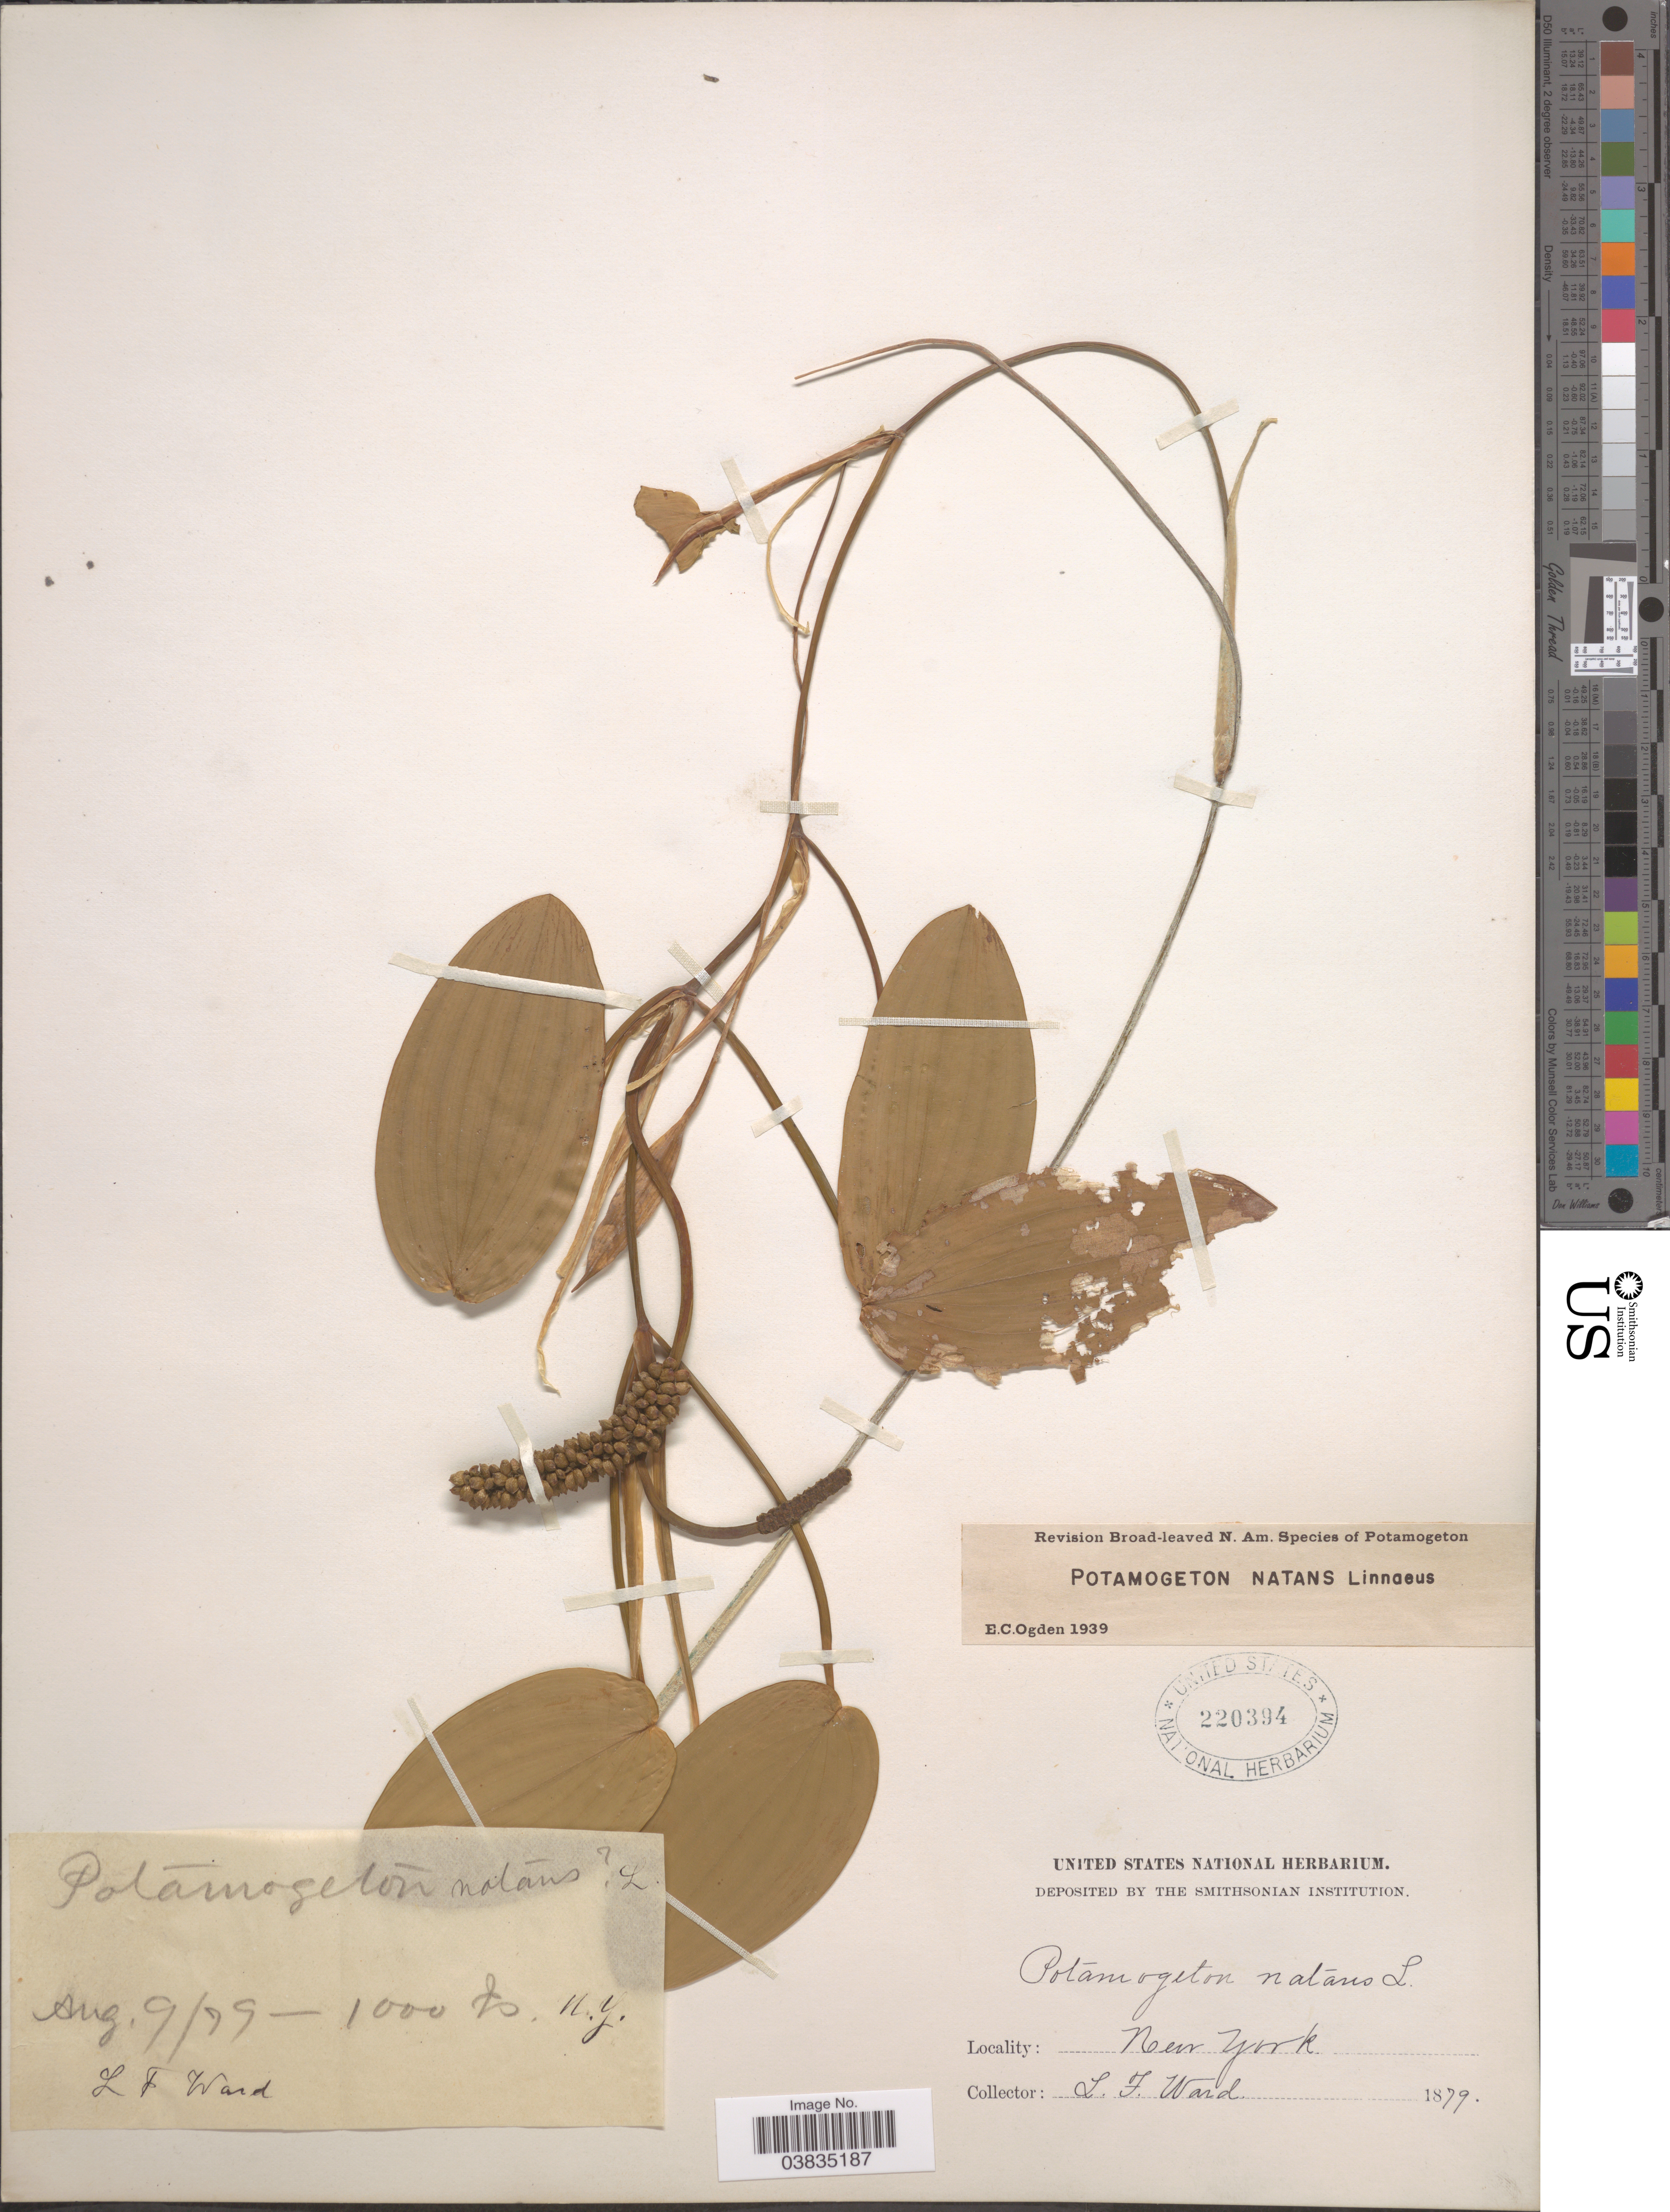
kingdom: Plantae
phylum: Tracheophyta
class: Liliopsida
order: Alismatales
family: Potamogetonaceae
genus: Potamogeton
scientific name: Potamogeton natans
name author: L.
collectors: L. Ward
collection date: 1879-08-09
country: United States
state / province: New York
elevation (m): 305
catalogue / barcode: US 220394